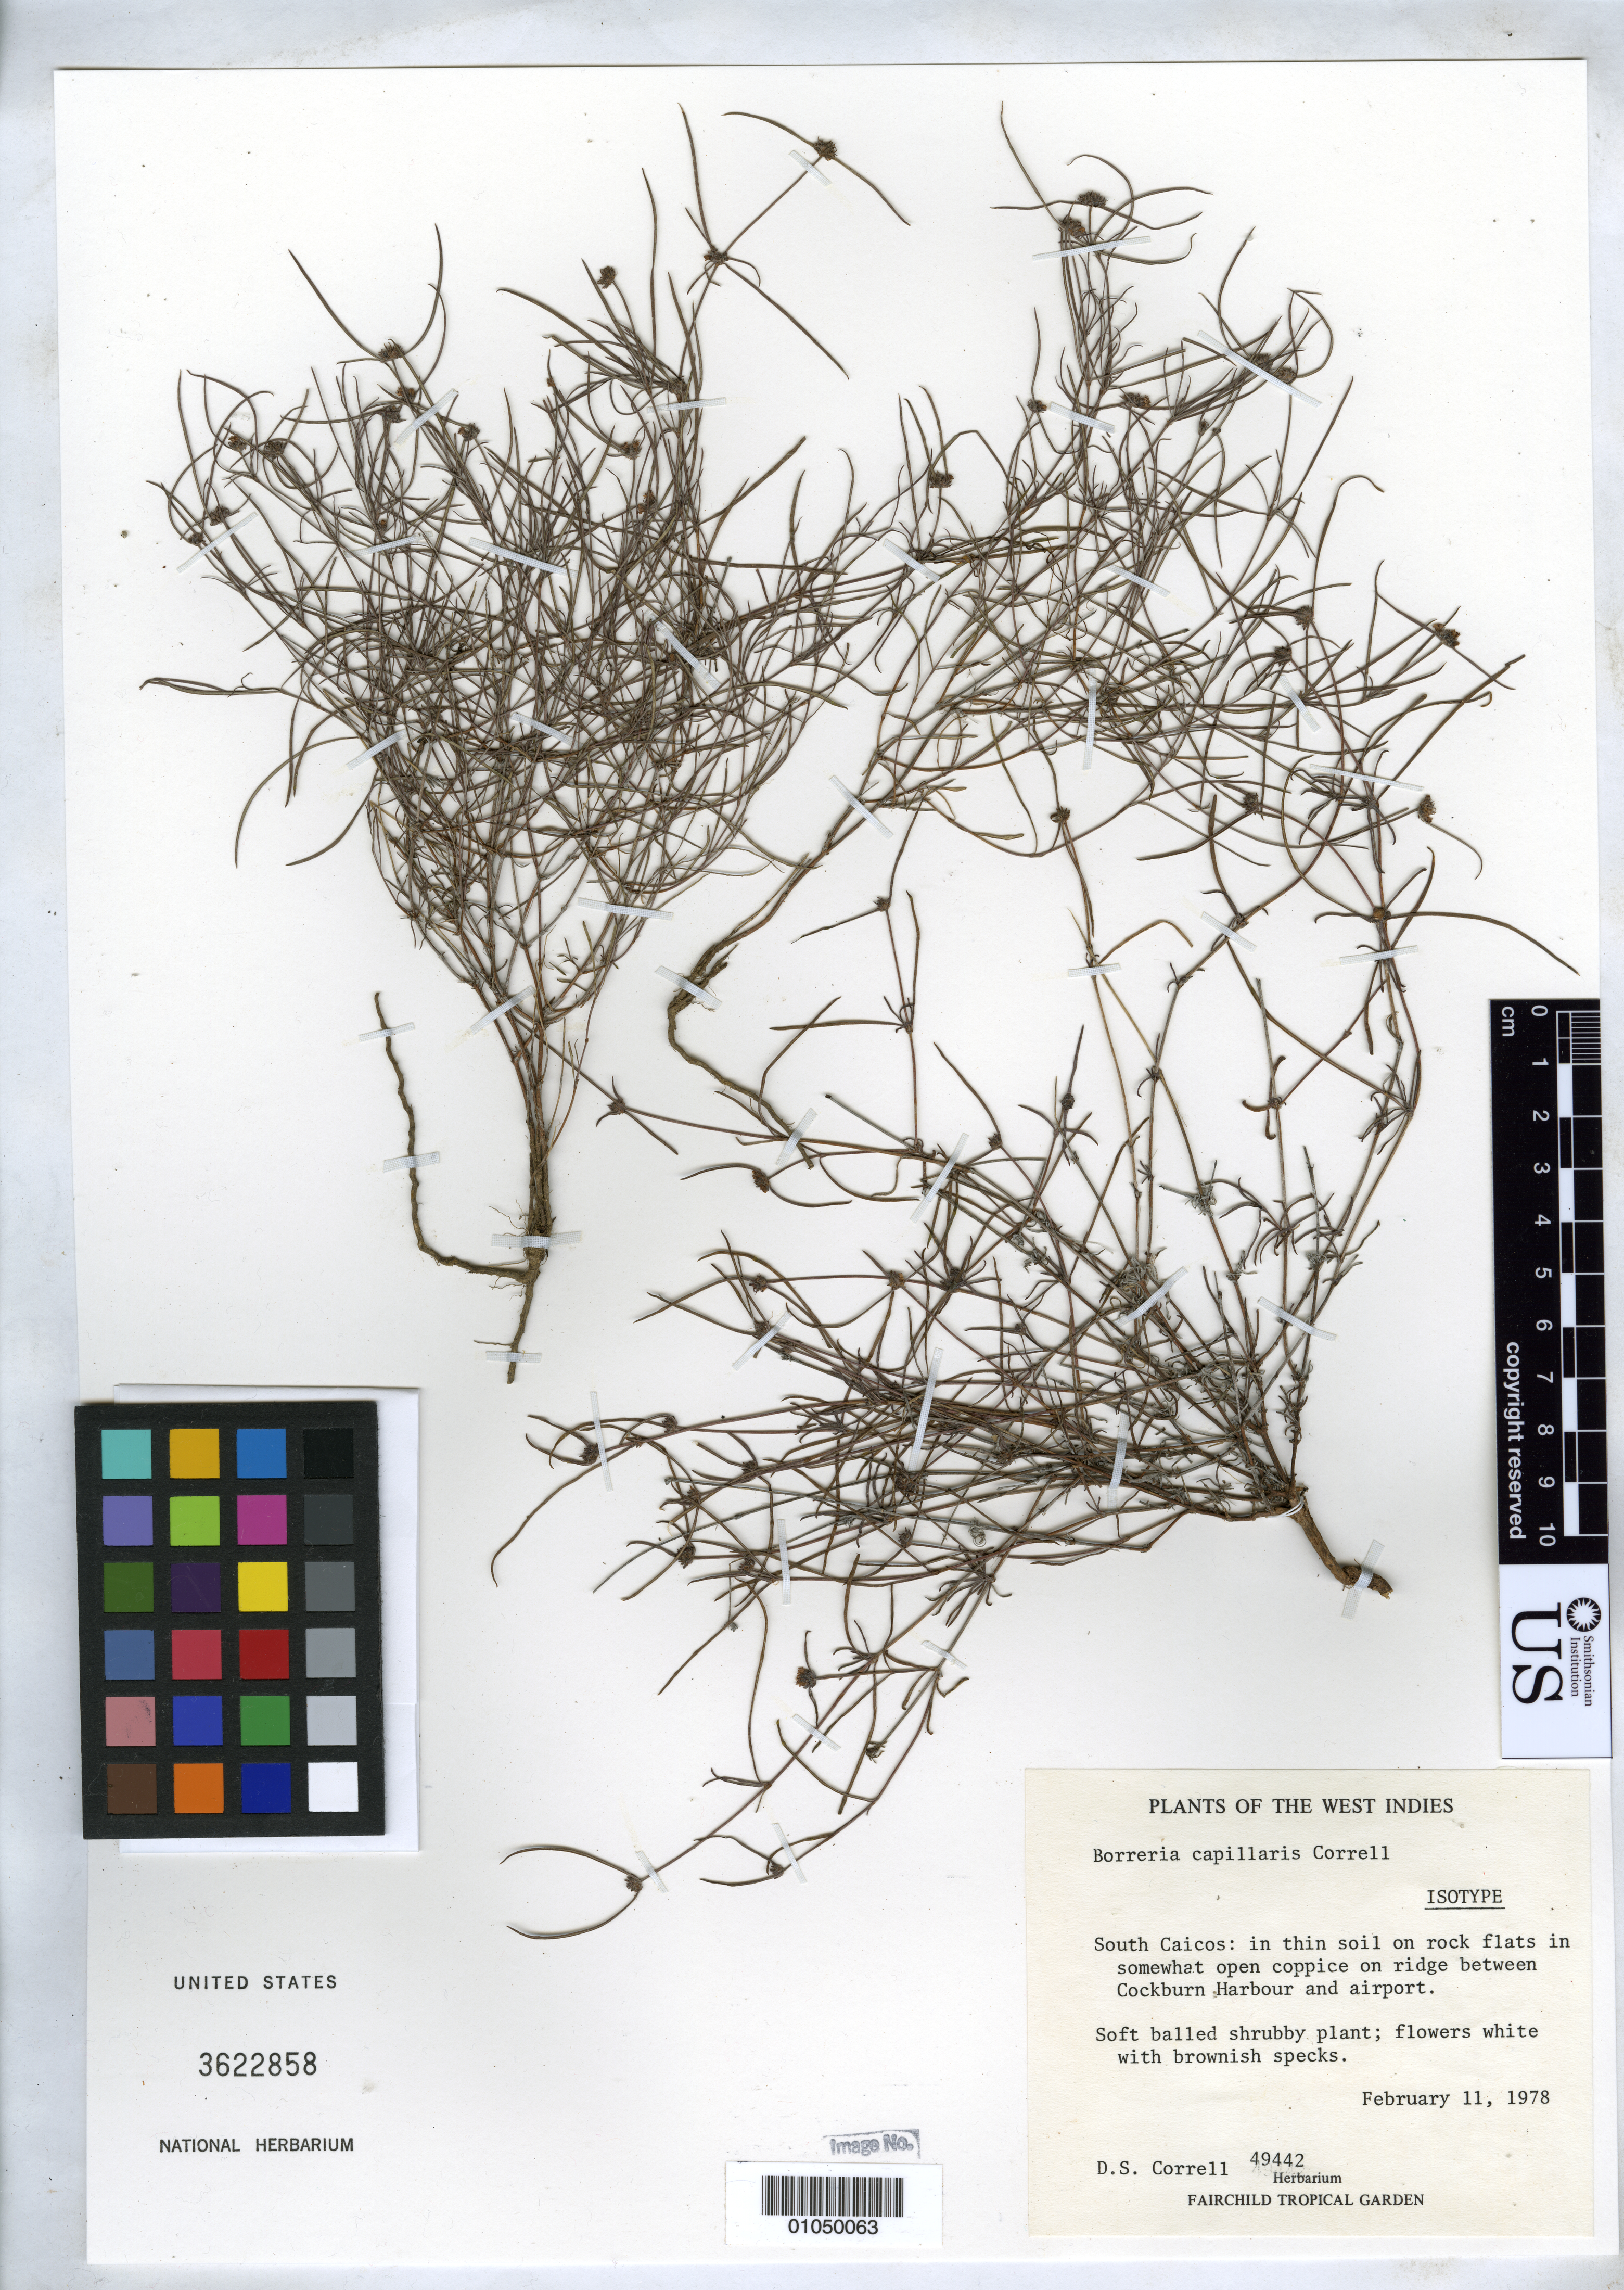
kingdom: Plantae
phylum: Tracheophyta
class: Magnoliopsida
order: Gentianales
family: Rubiaceae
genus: Borreria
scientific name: Borreria capillaris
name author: Correll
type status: Isotype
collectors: D. S. Correll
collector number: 49442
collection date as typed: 11 Feb 1978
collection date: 1978-02-11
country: Turks and Caicos Islands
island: South Caicos Island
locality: South Caicos: between Cockburn Harbour and airport.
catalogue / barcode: US 3622858